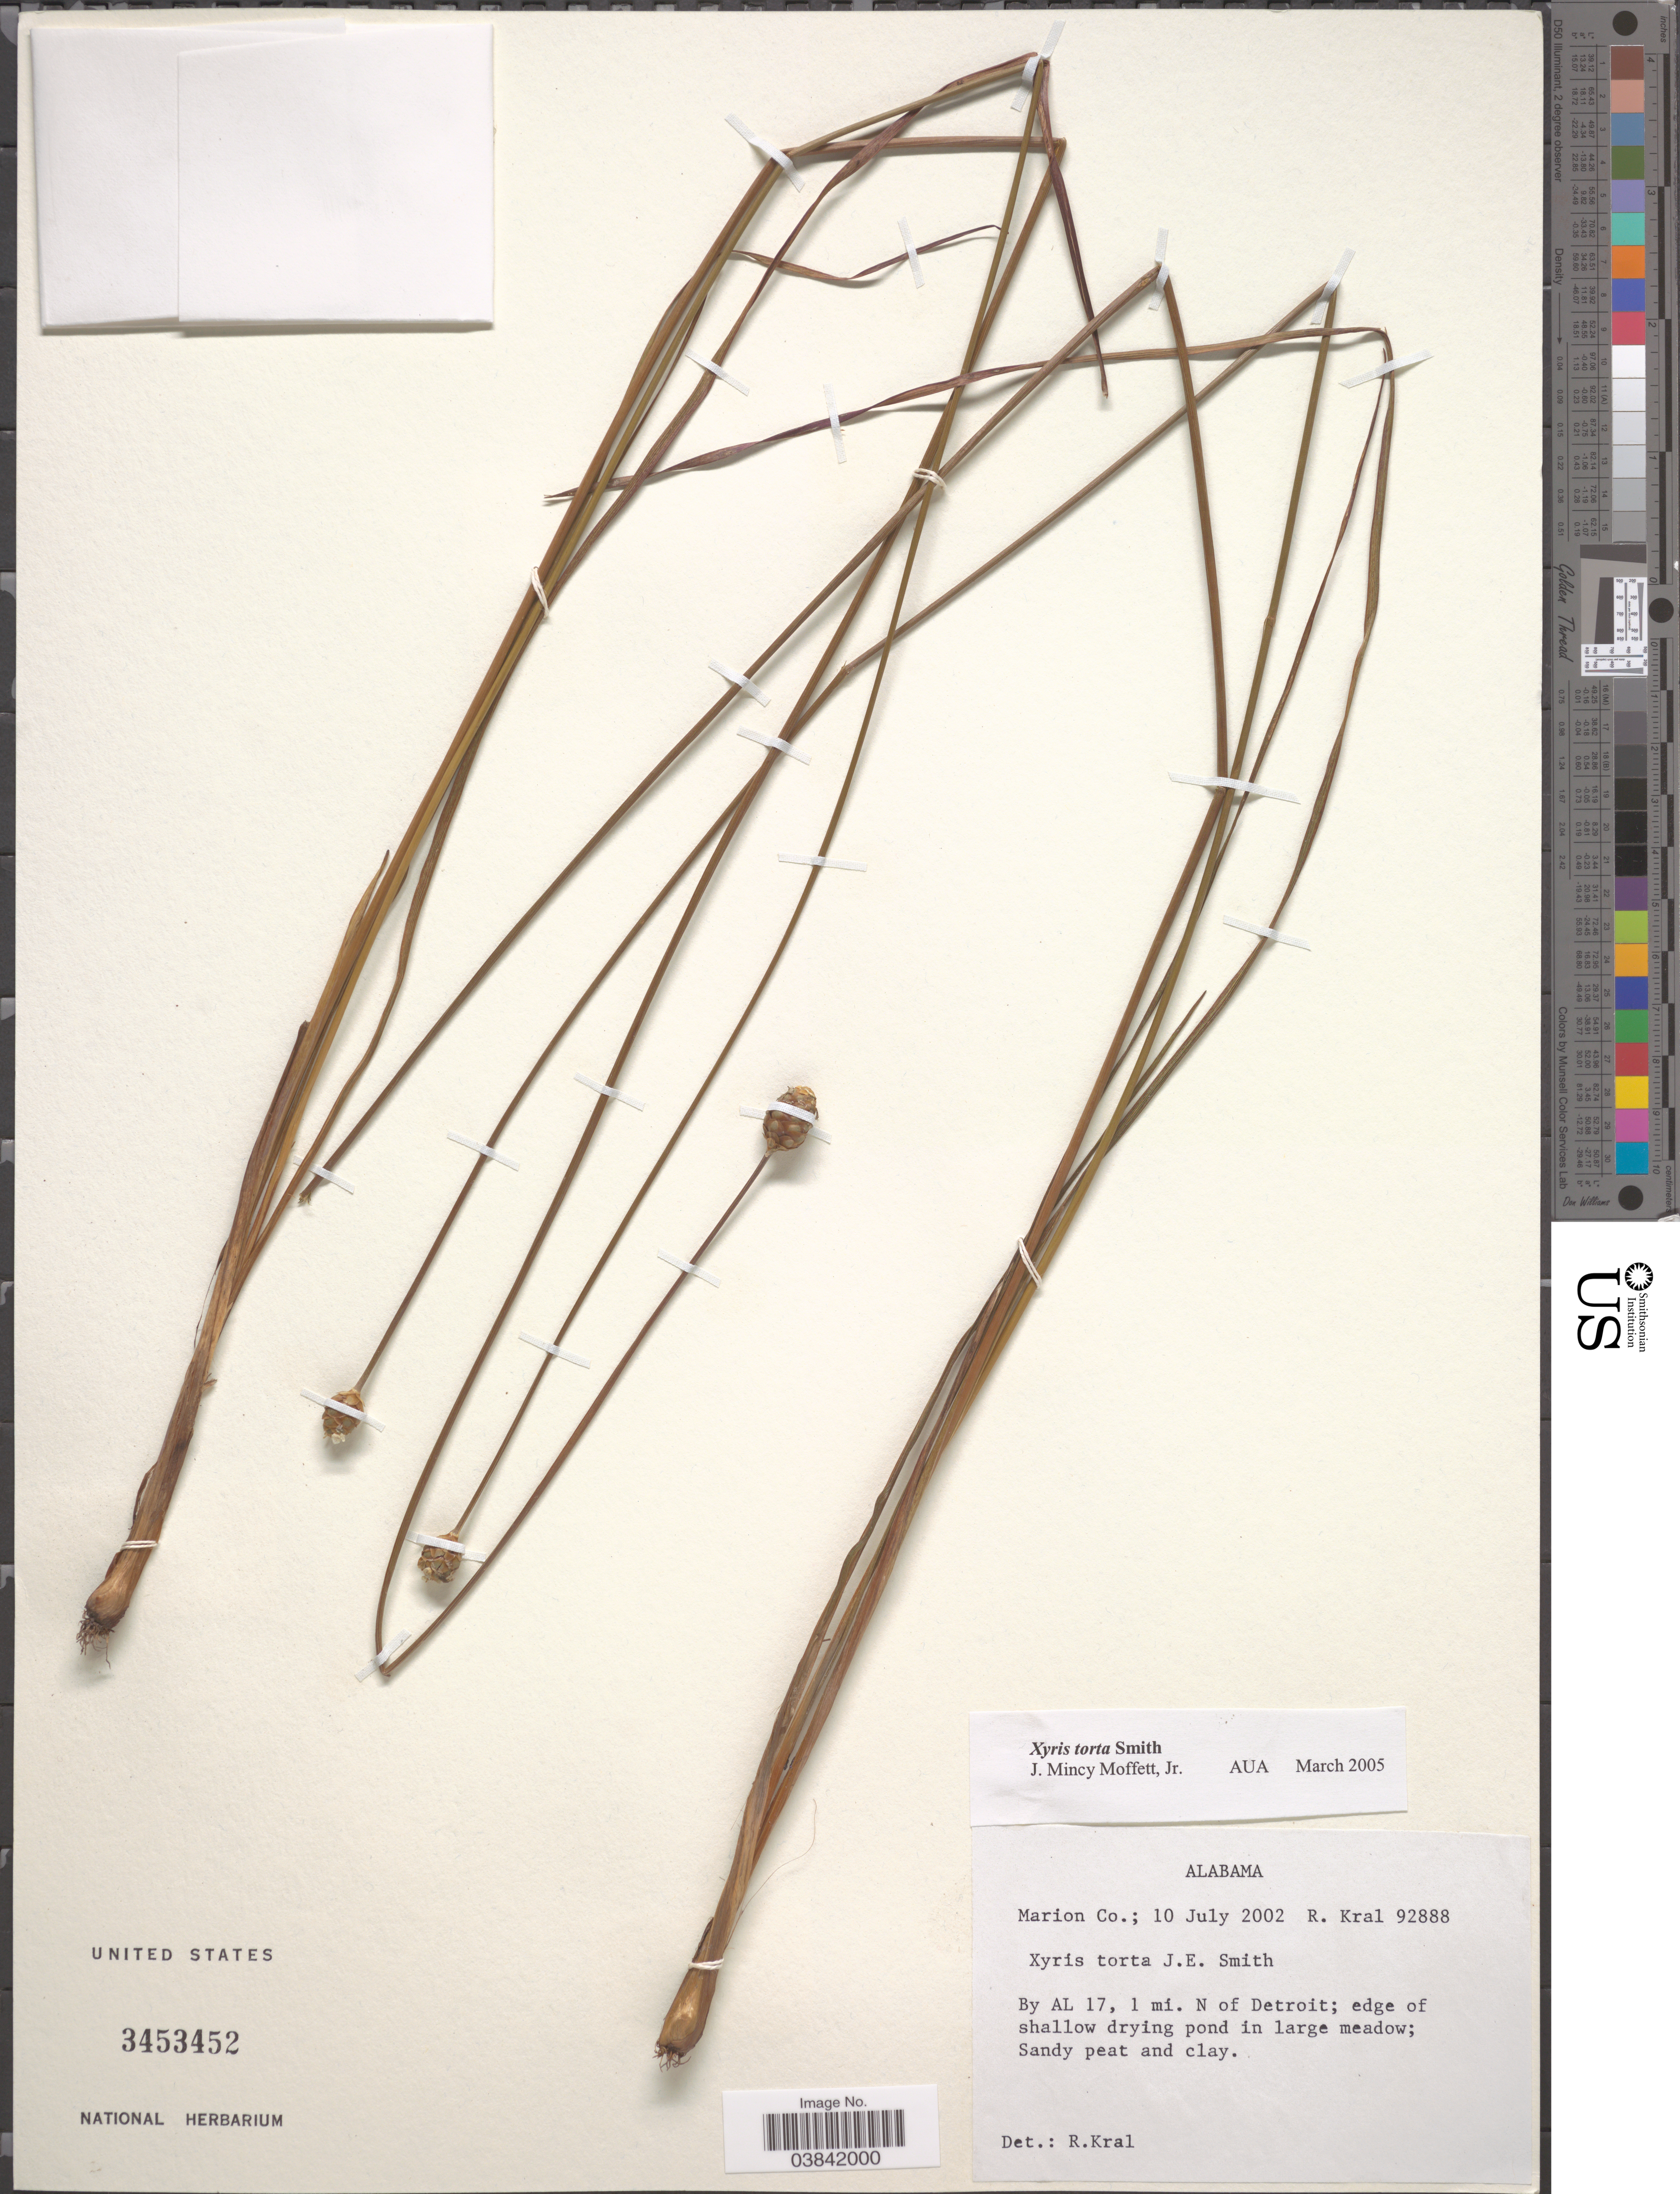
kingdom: Plantae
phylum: Tracheophyta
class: Liliopsida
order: Poales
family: Xyridaceae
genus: Xyris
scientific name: Xyris torta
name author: Sm.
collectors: R. Kral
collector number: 92888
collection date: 2002-07-10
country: United States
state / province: Alabama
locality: Marion Co.: By AL 17, 1 mi. N of Detroit; edge of shallow drying pond in large meadow.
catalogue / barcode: US 3453452